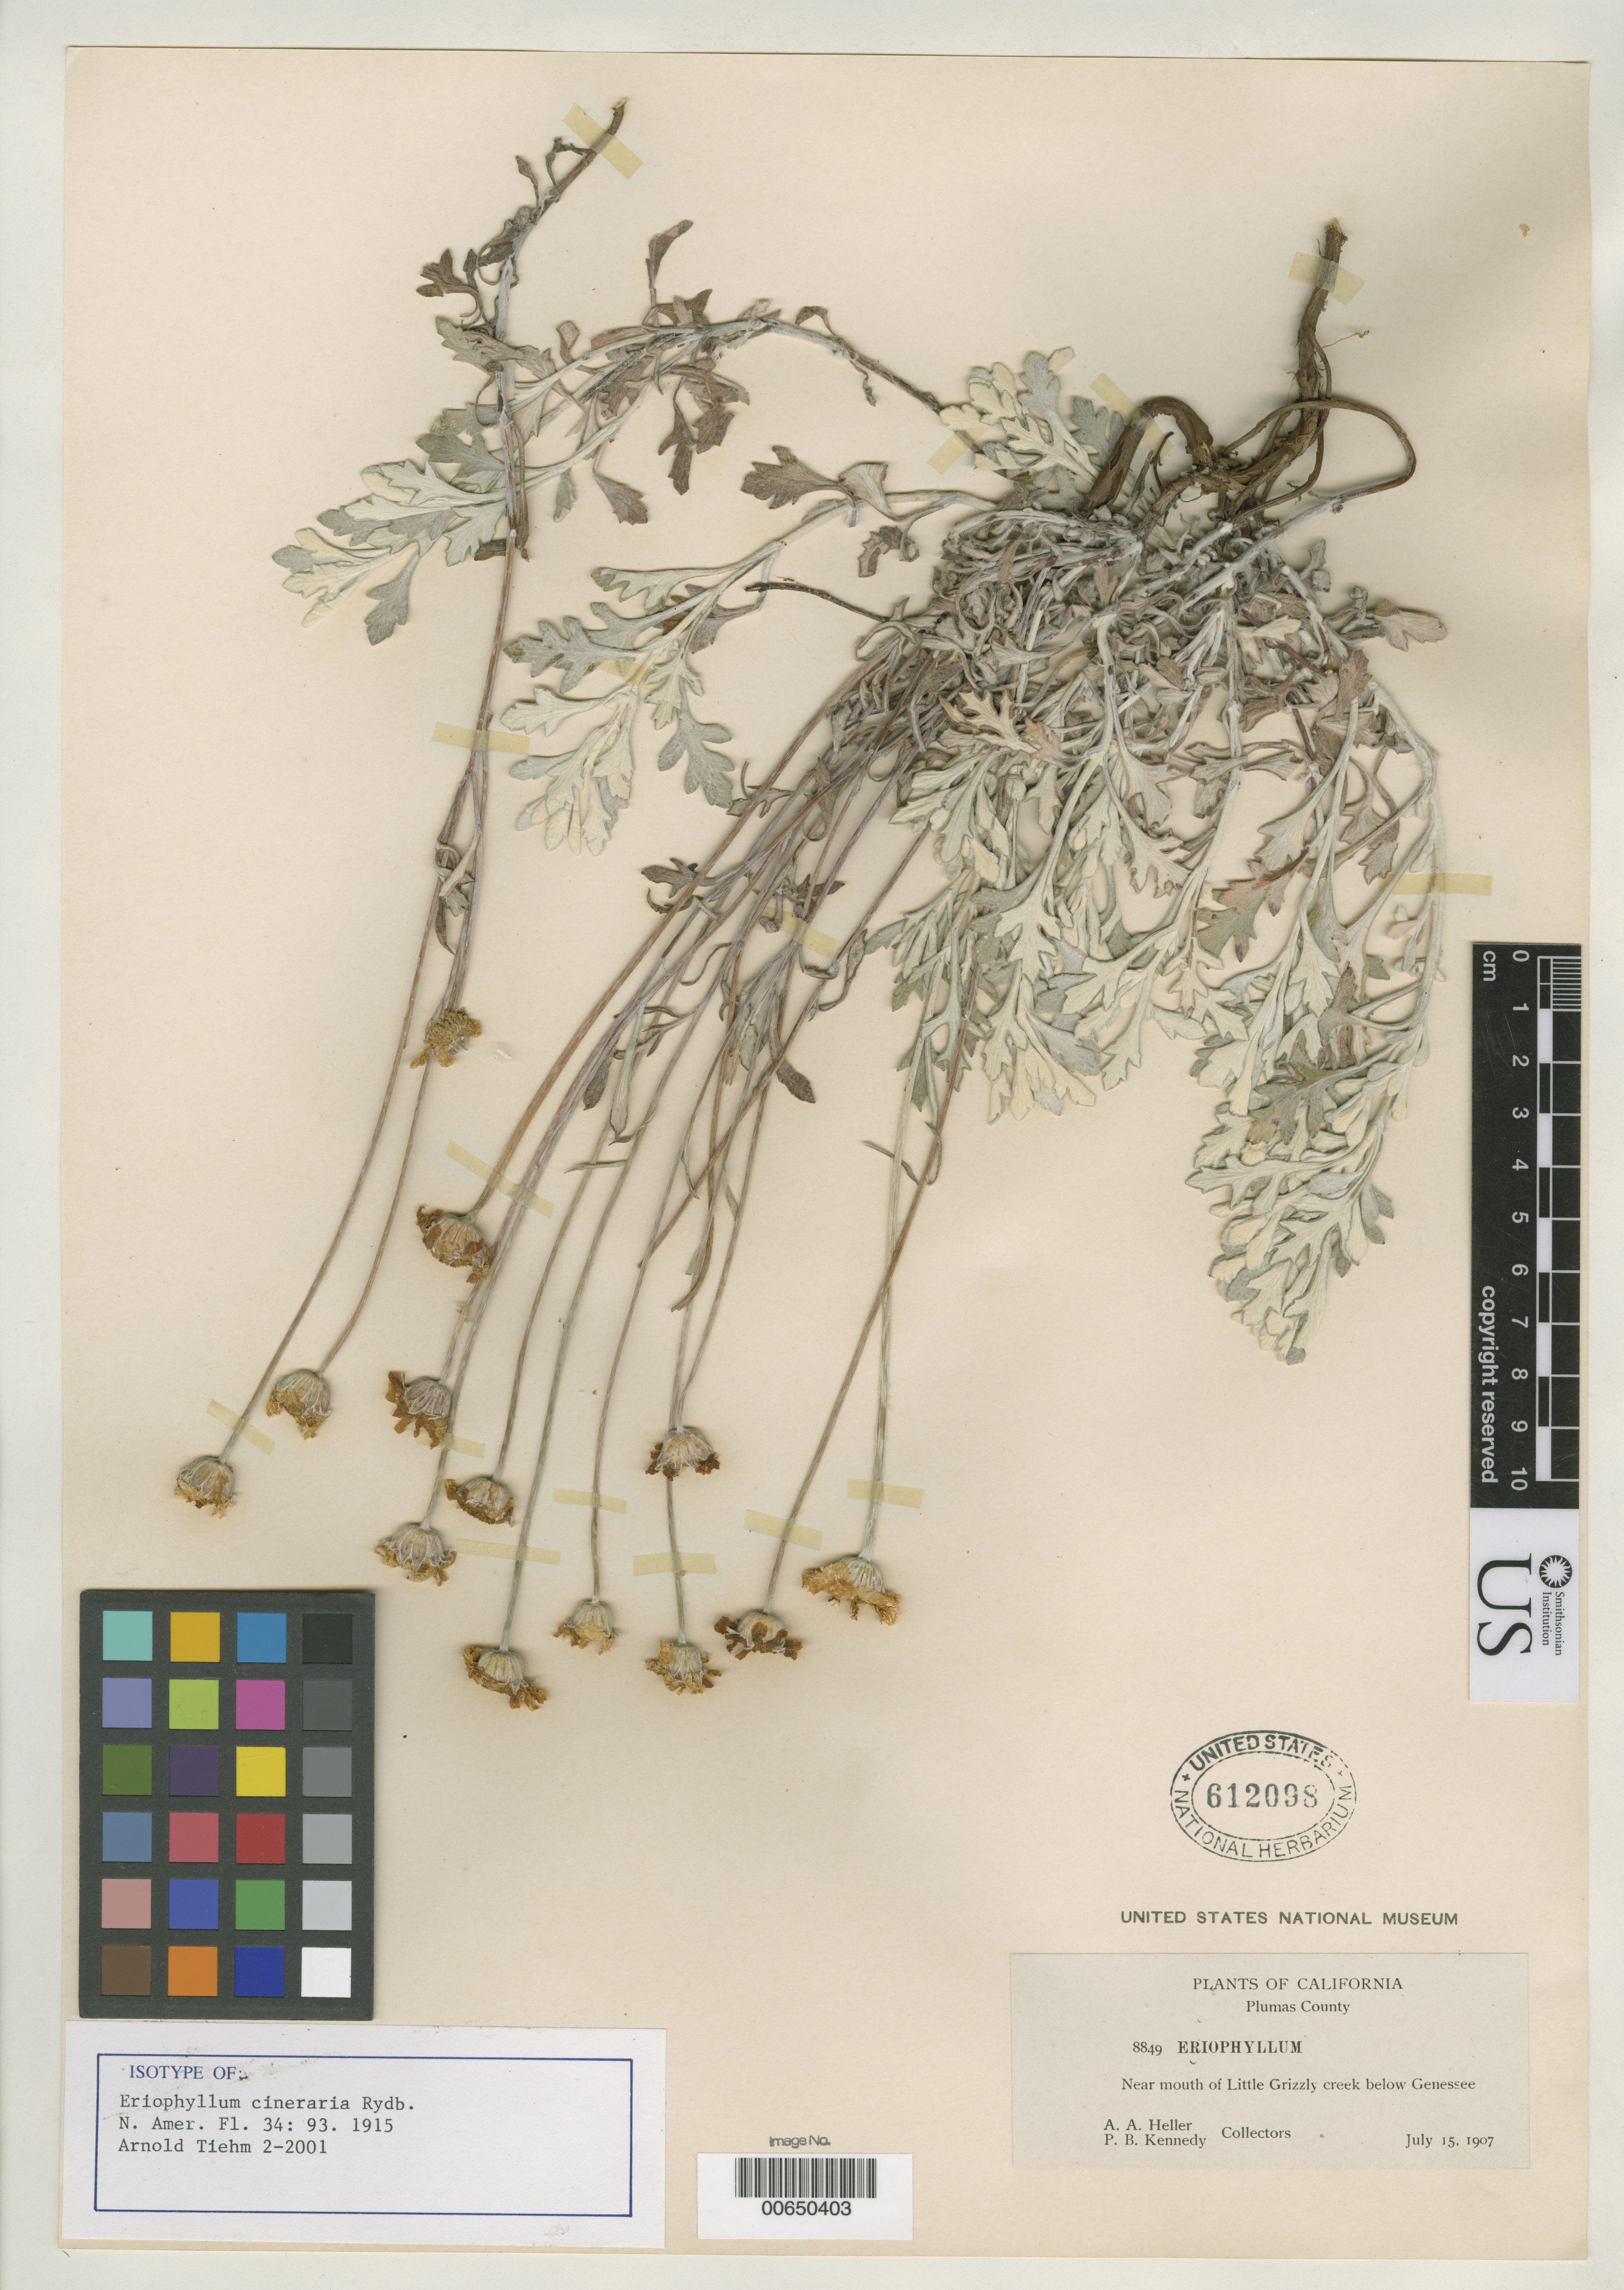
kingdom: Plantae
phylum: Tracheophyta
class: Magnoliopsida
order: Asterales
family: Asteraceae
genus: Eriophyllum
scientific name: Eriophyllum cineraria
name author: Rydb.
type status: Isotype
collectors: A. A. Heller & P. B. Kennedy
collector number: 8849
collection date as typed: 15 Jul 1907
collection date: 1907-07-15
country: United States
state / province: California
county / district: Plumas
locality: Near mouth of Little Grizzly Creek below Genessee.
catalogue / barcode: US 612098